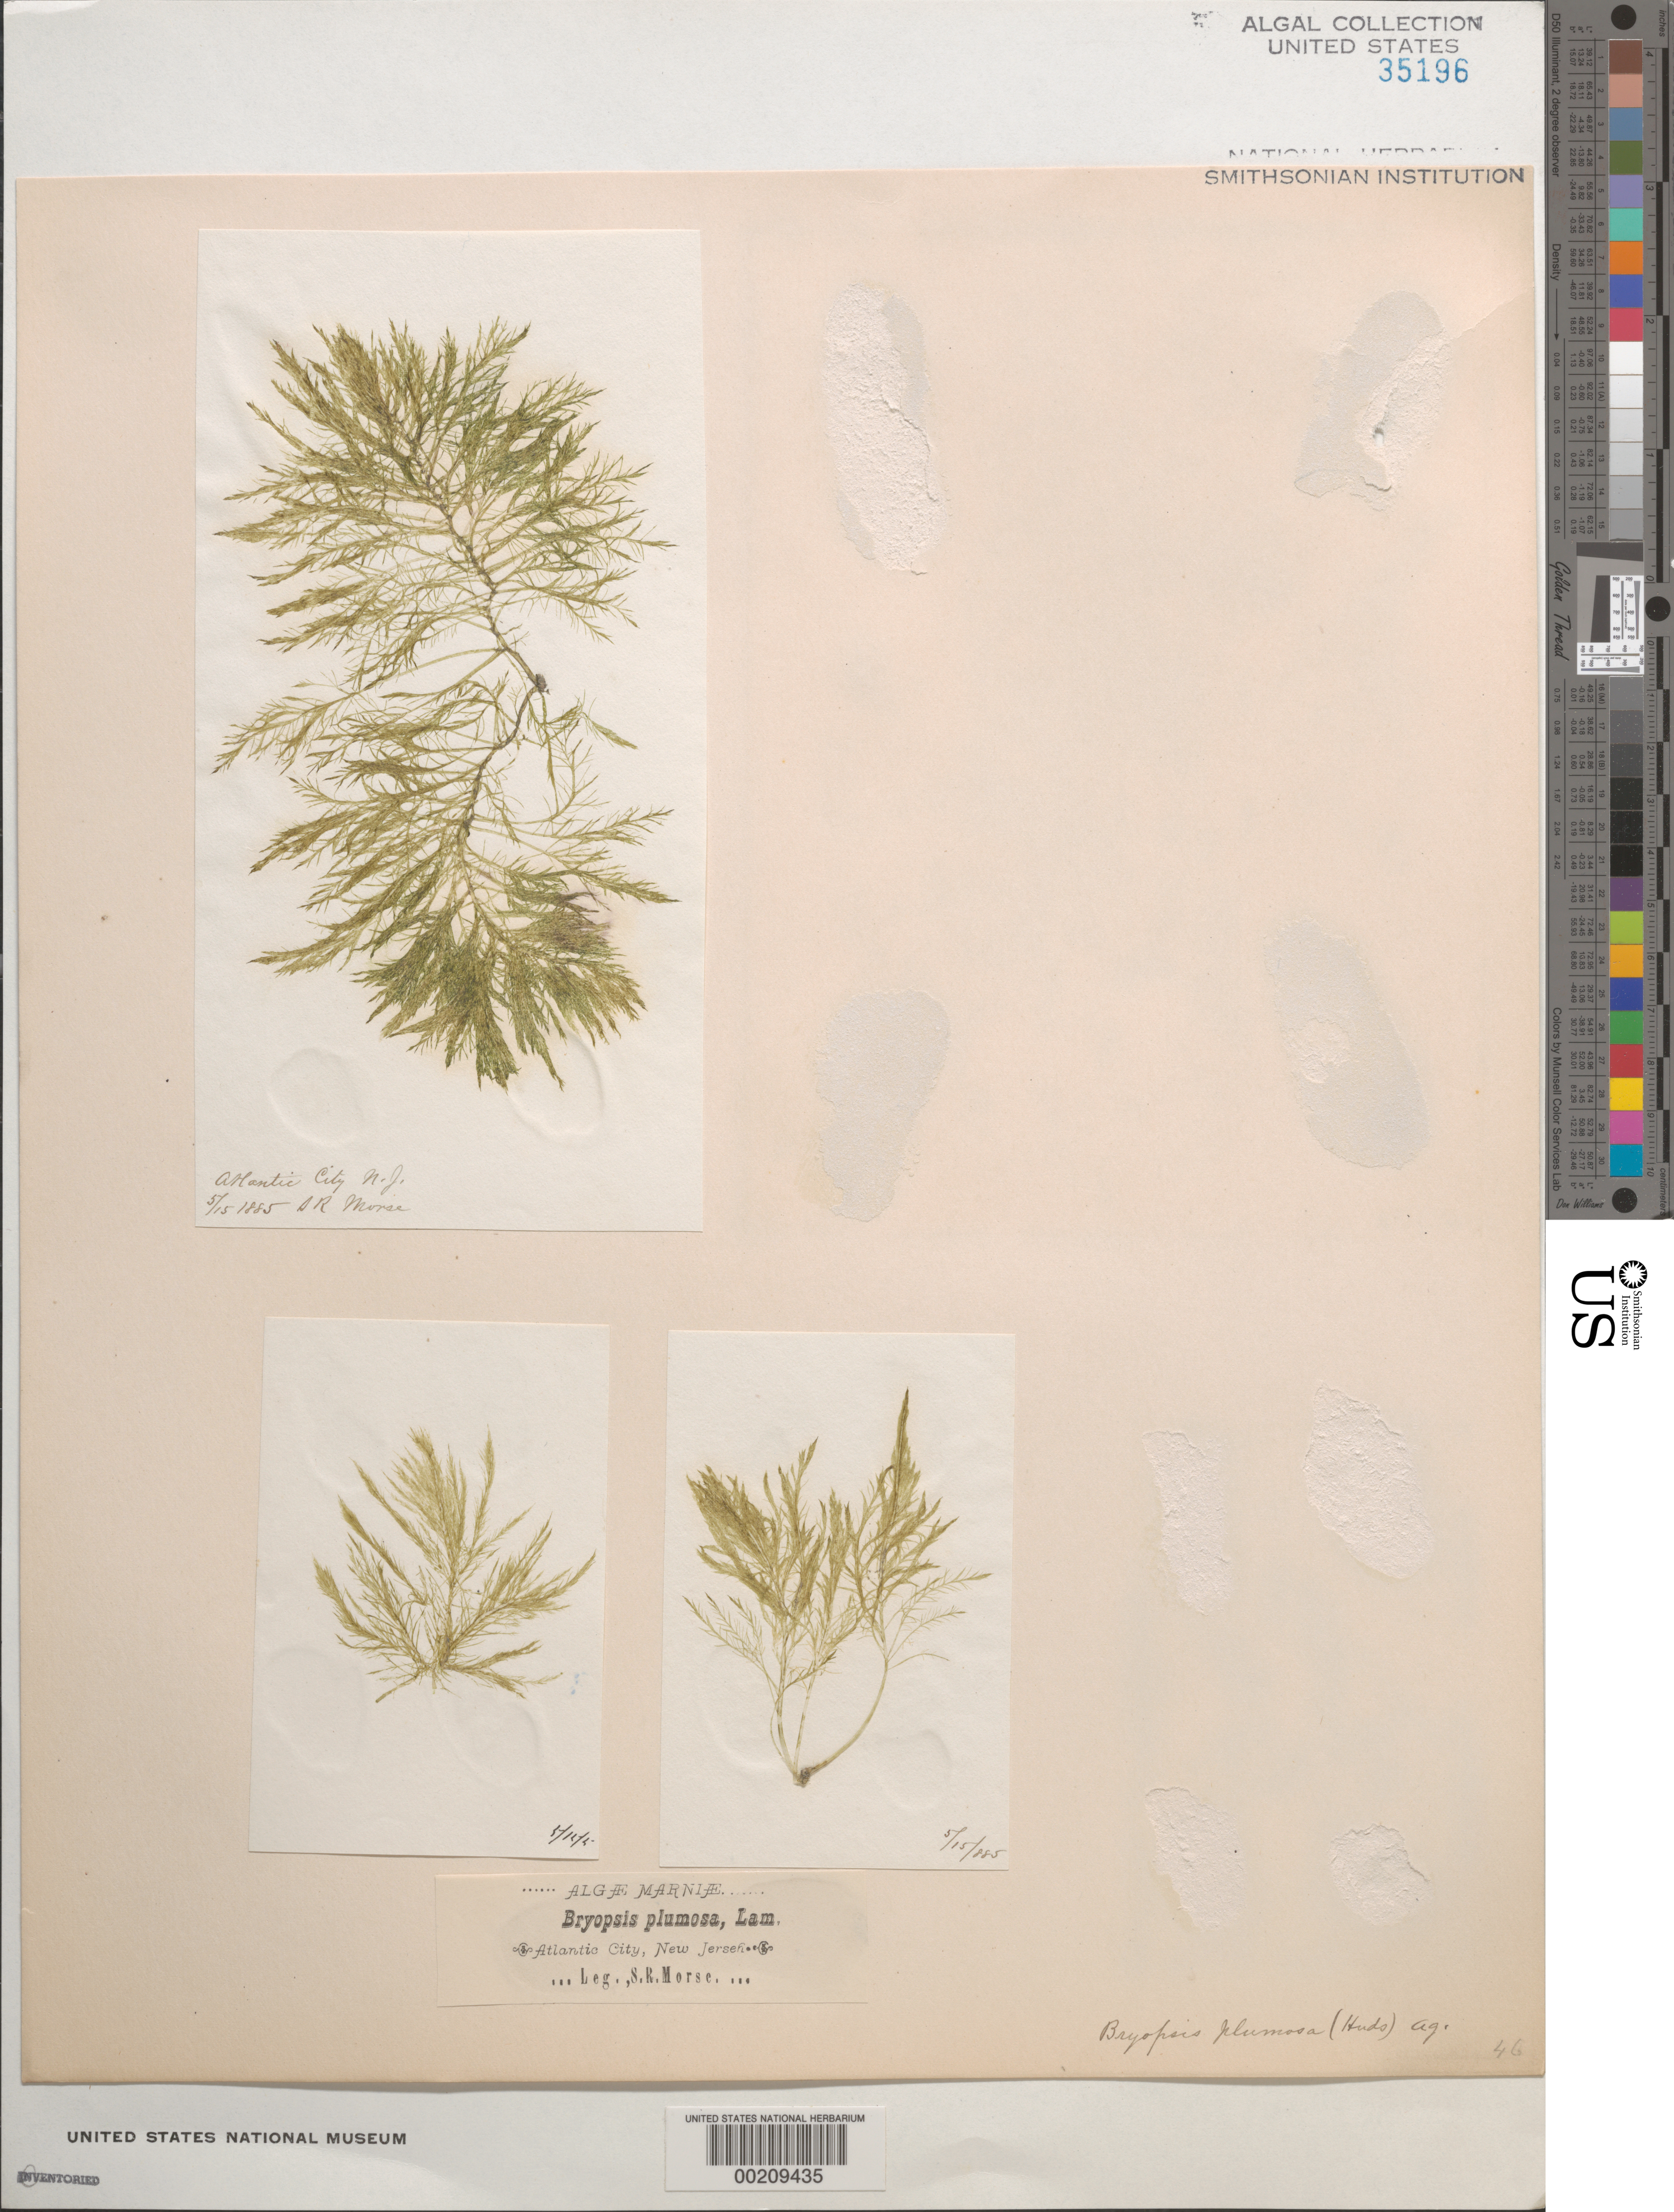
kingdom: Plantae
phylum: Chlorophyta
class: Ulvophyceae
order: Bryopsidales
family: Bryopsidaceae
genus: Bryopsis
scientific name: Bryopsis plumosa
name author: (Huds.) C. Agardh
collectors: S. Morse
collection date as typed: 15 May 1885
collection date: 1885-05-15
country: United States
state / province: New Jersey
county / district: Atlantic County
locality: Atlantic City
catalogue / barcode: US 35196